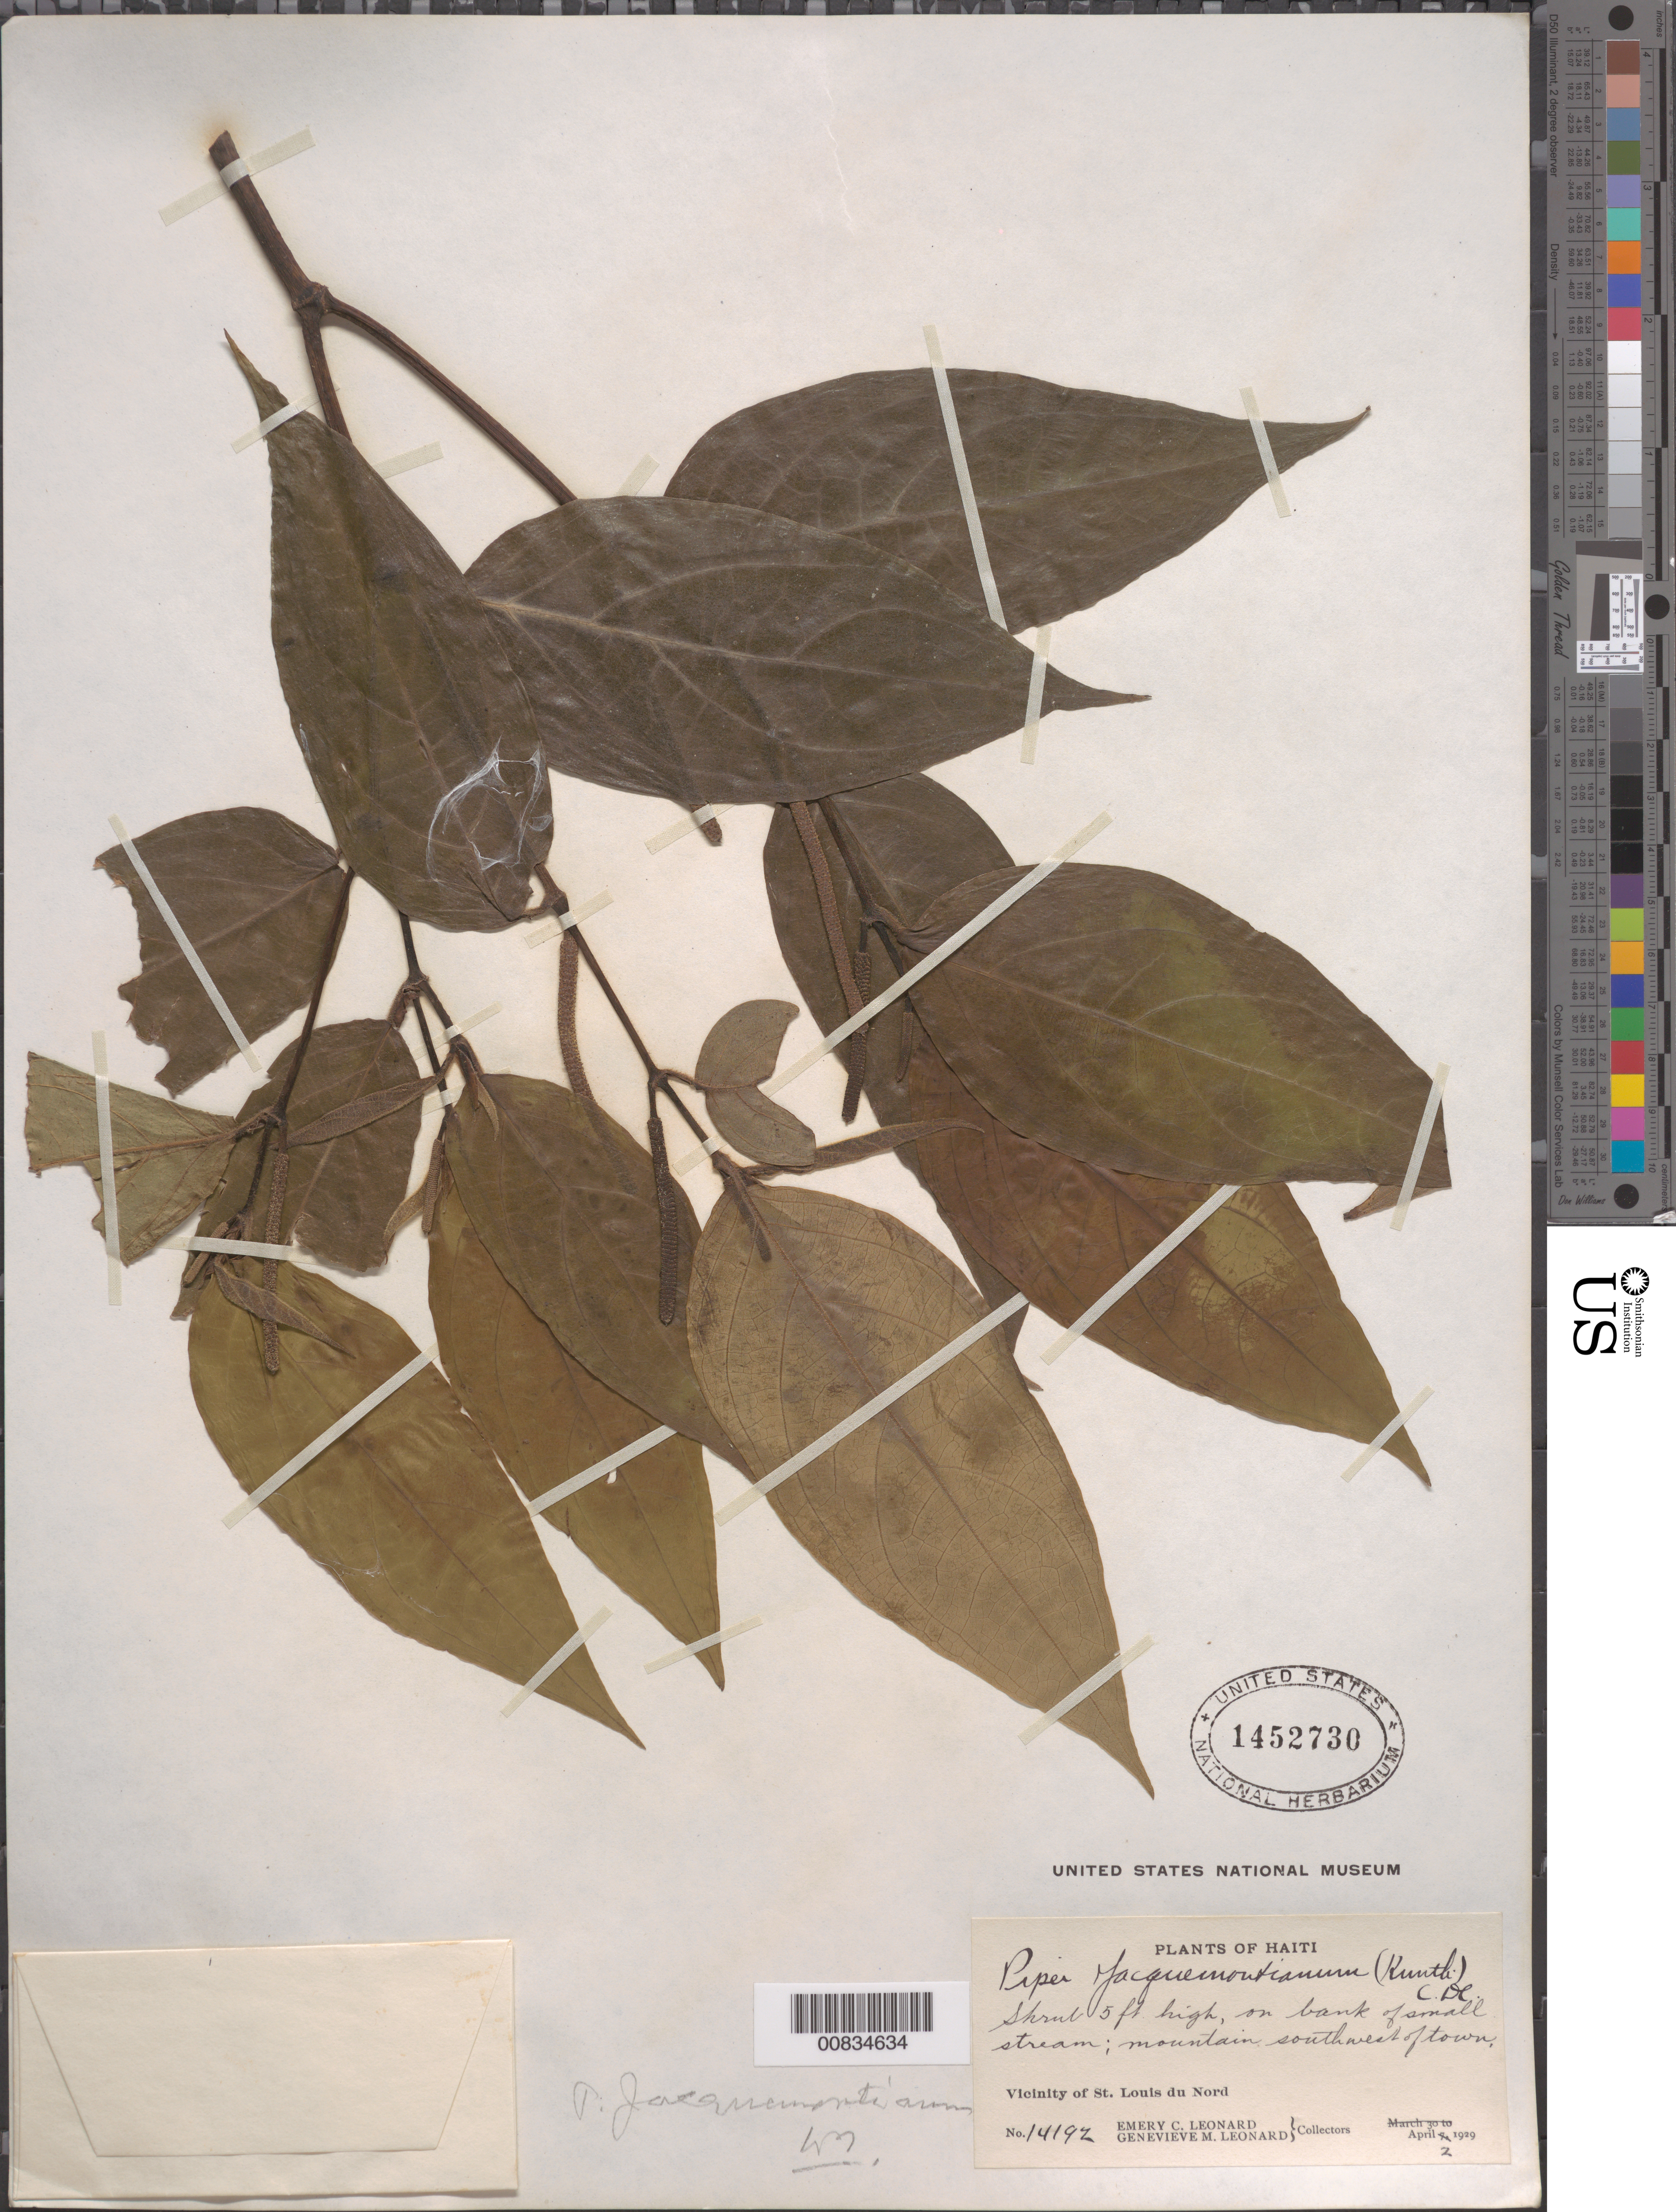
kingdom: Plantae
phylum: Tracheophyta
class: Magnoliopsida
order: Piperales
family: Piperaceae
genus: Piper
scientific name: Piper jacquemontianum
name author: Kunth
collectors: E. C. Leonard & G. M. Leonard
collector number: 14192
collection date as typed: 02 Apr 1929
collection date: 1929-04-02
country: Haiti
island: Hispaniola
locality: Vicinity of St. Louis du Nord. Mountain southwest of town.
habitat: On bank of small stream.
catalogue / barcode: US 1452730